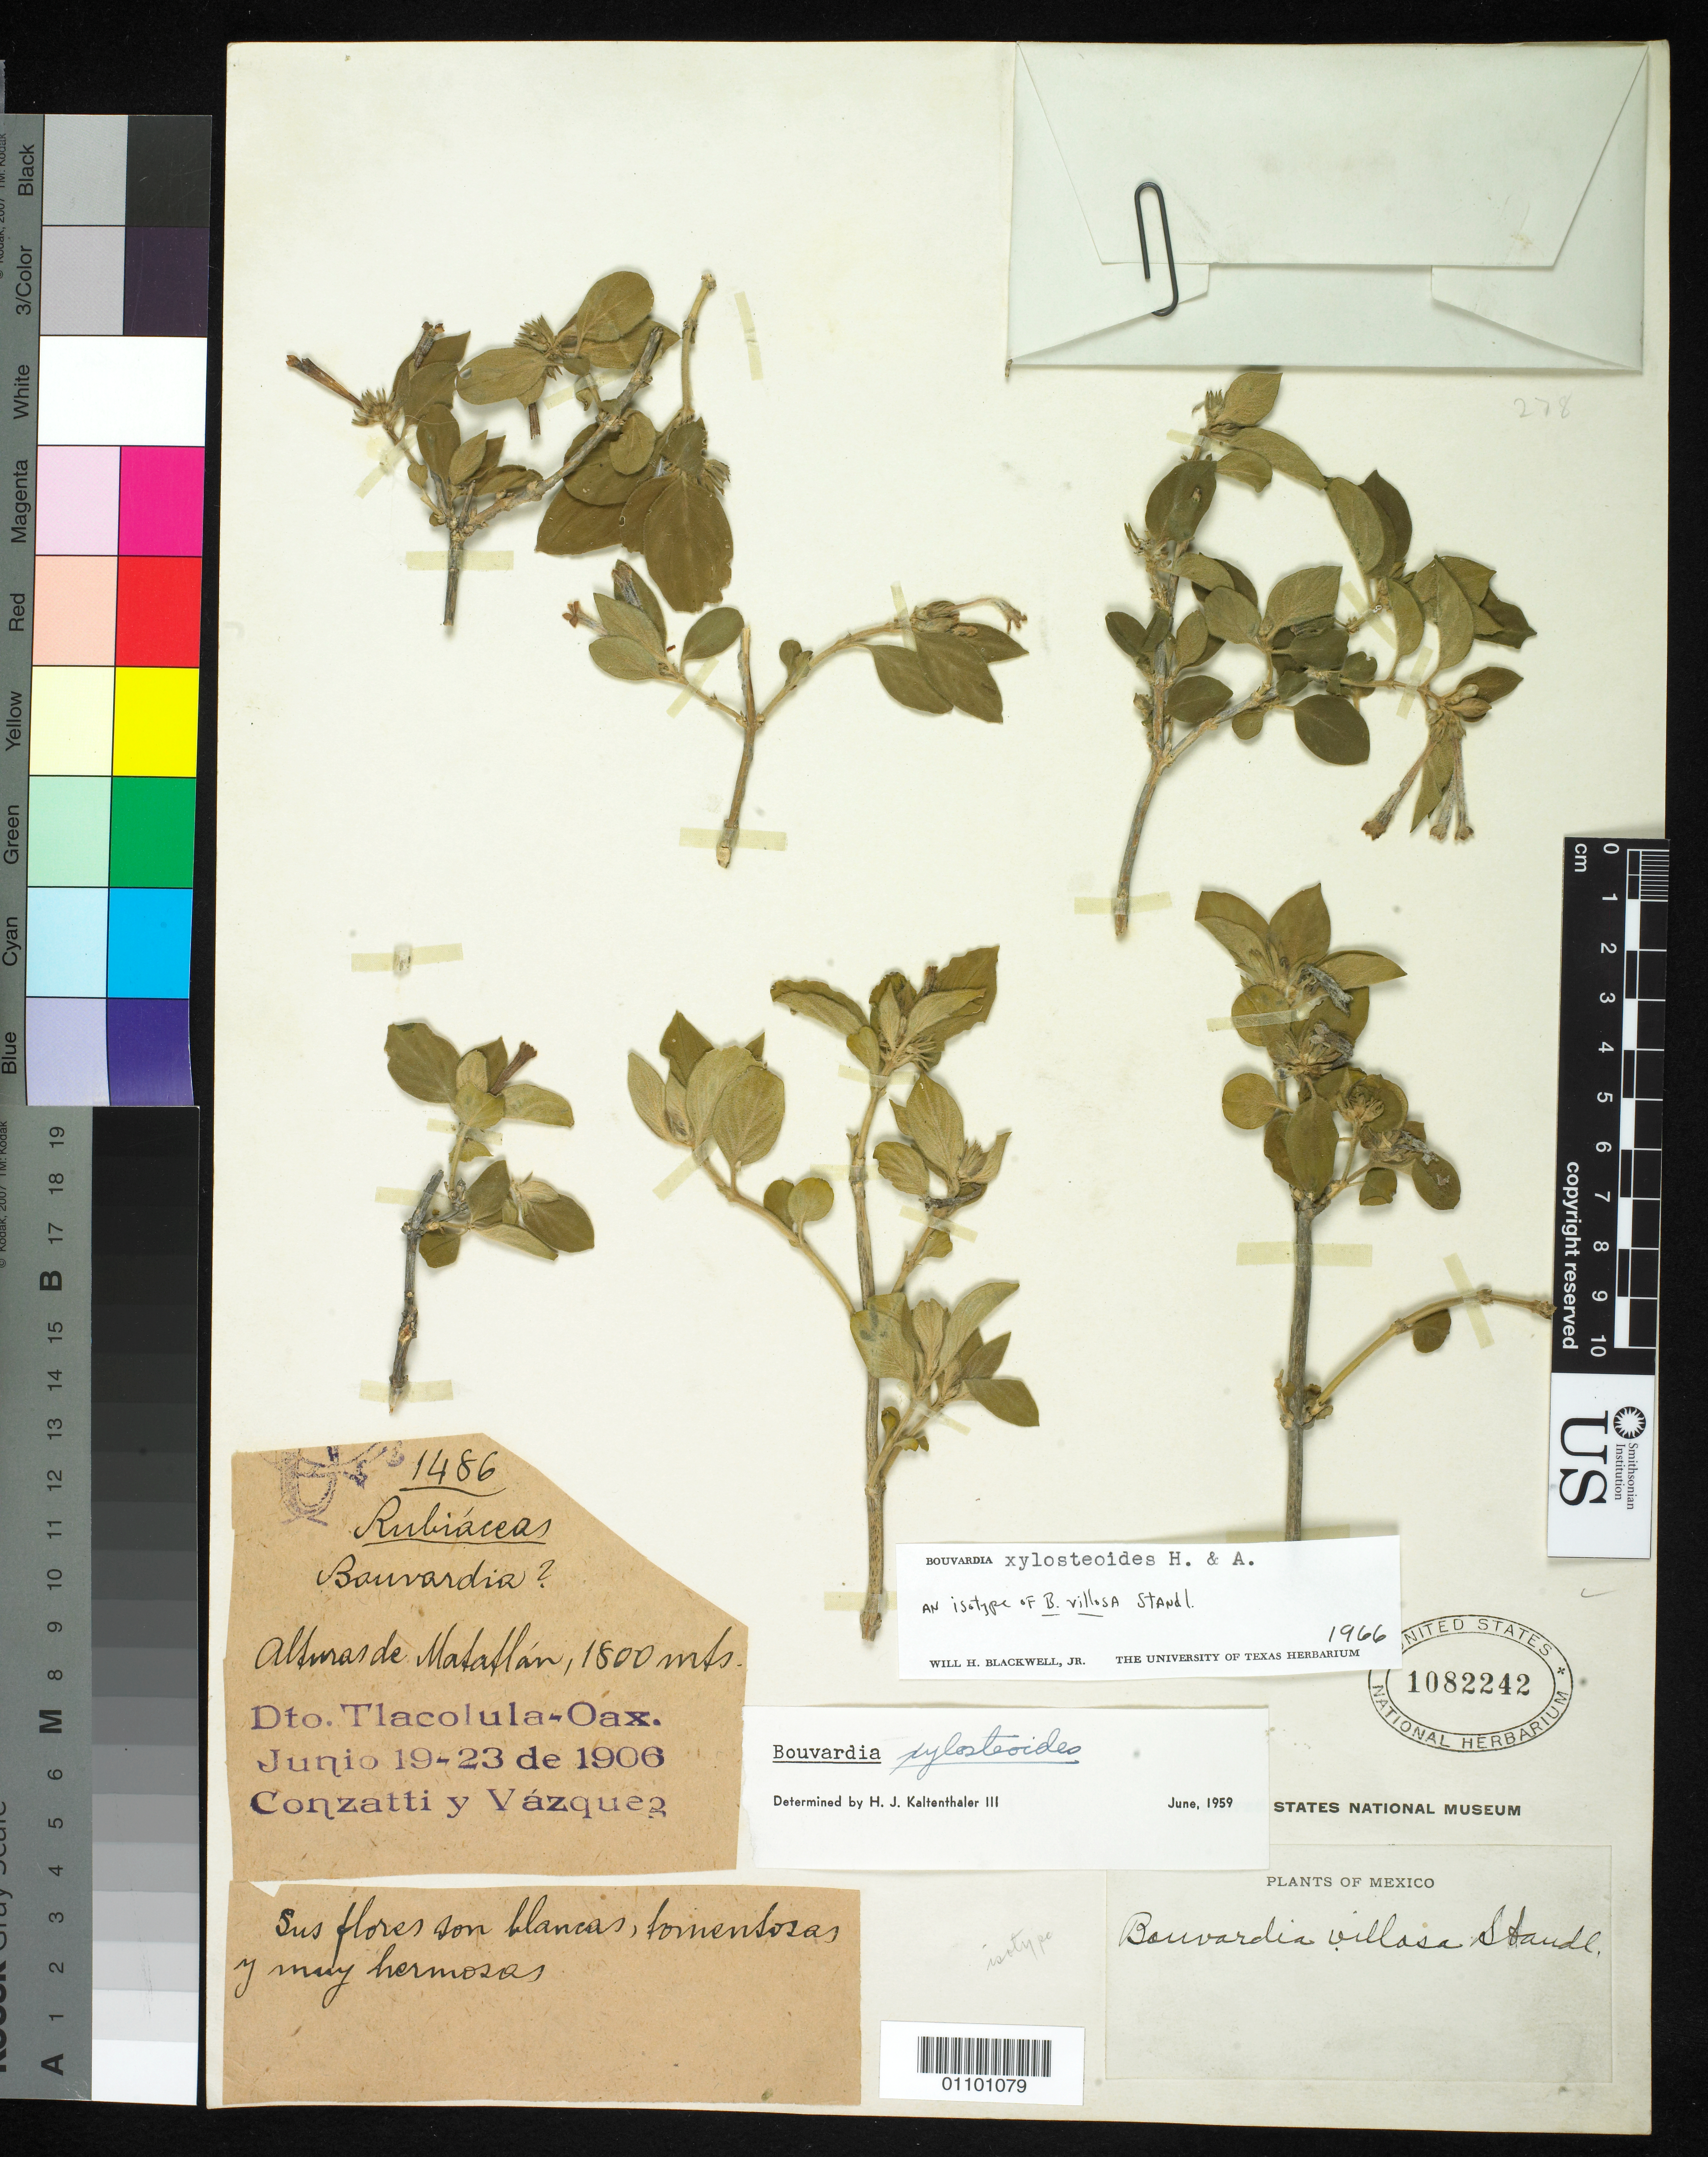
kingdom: Plantae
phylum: Tracheophyta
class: Magnoliopsida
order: Gentianales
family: Rubiaceae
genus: Bouvardia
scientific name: Bouvardia villosa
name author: Standl.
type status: Isotype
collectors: C. Conzatti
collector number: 1486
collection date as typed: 19 Jun 1906 to 23 Jun 1906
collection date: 1906-06-19/1906-06-23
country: Mexico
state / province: Oaxaca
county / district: Tlacolula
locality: Matatlan.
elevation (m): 1800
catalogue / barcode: US 1082242